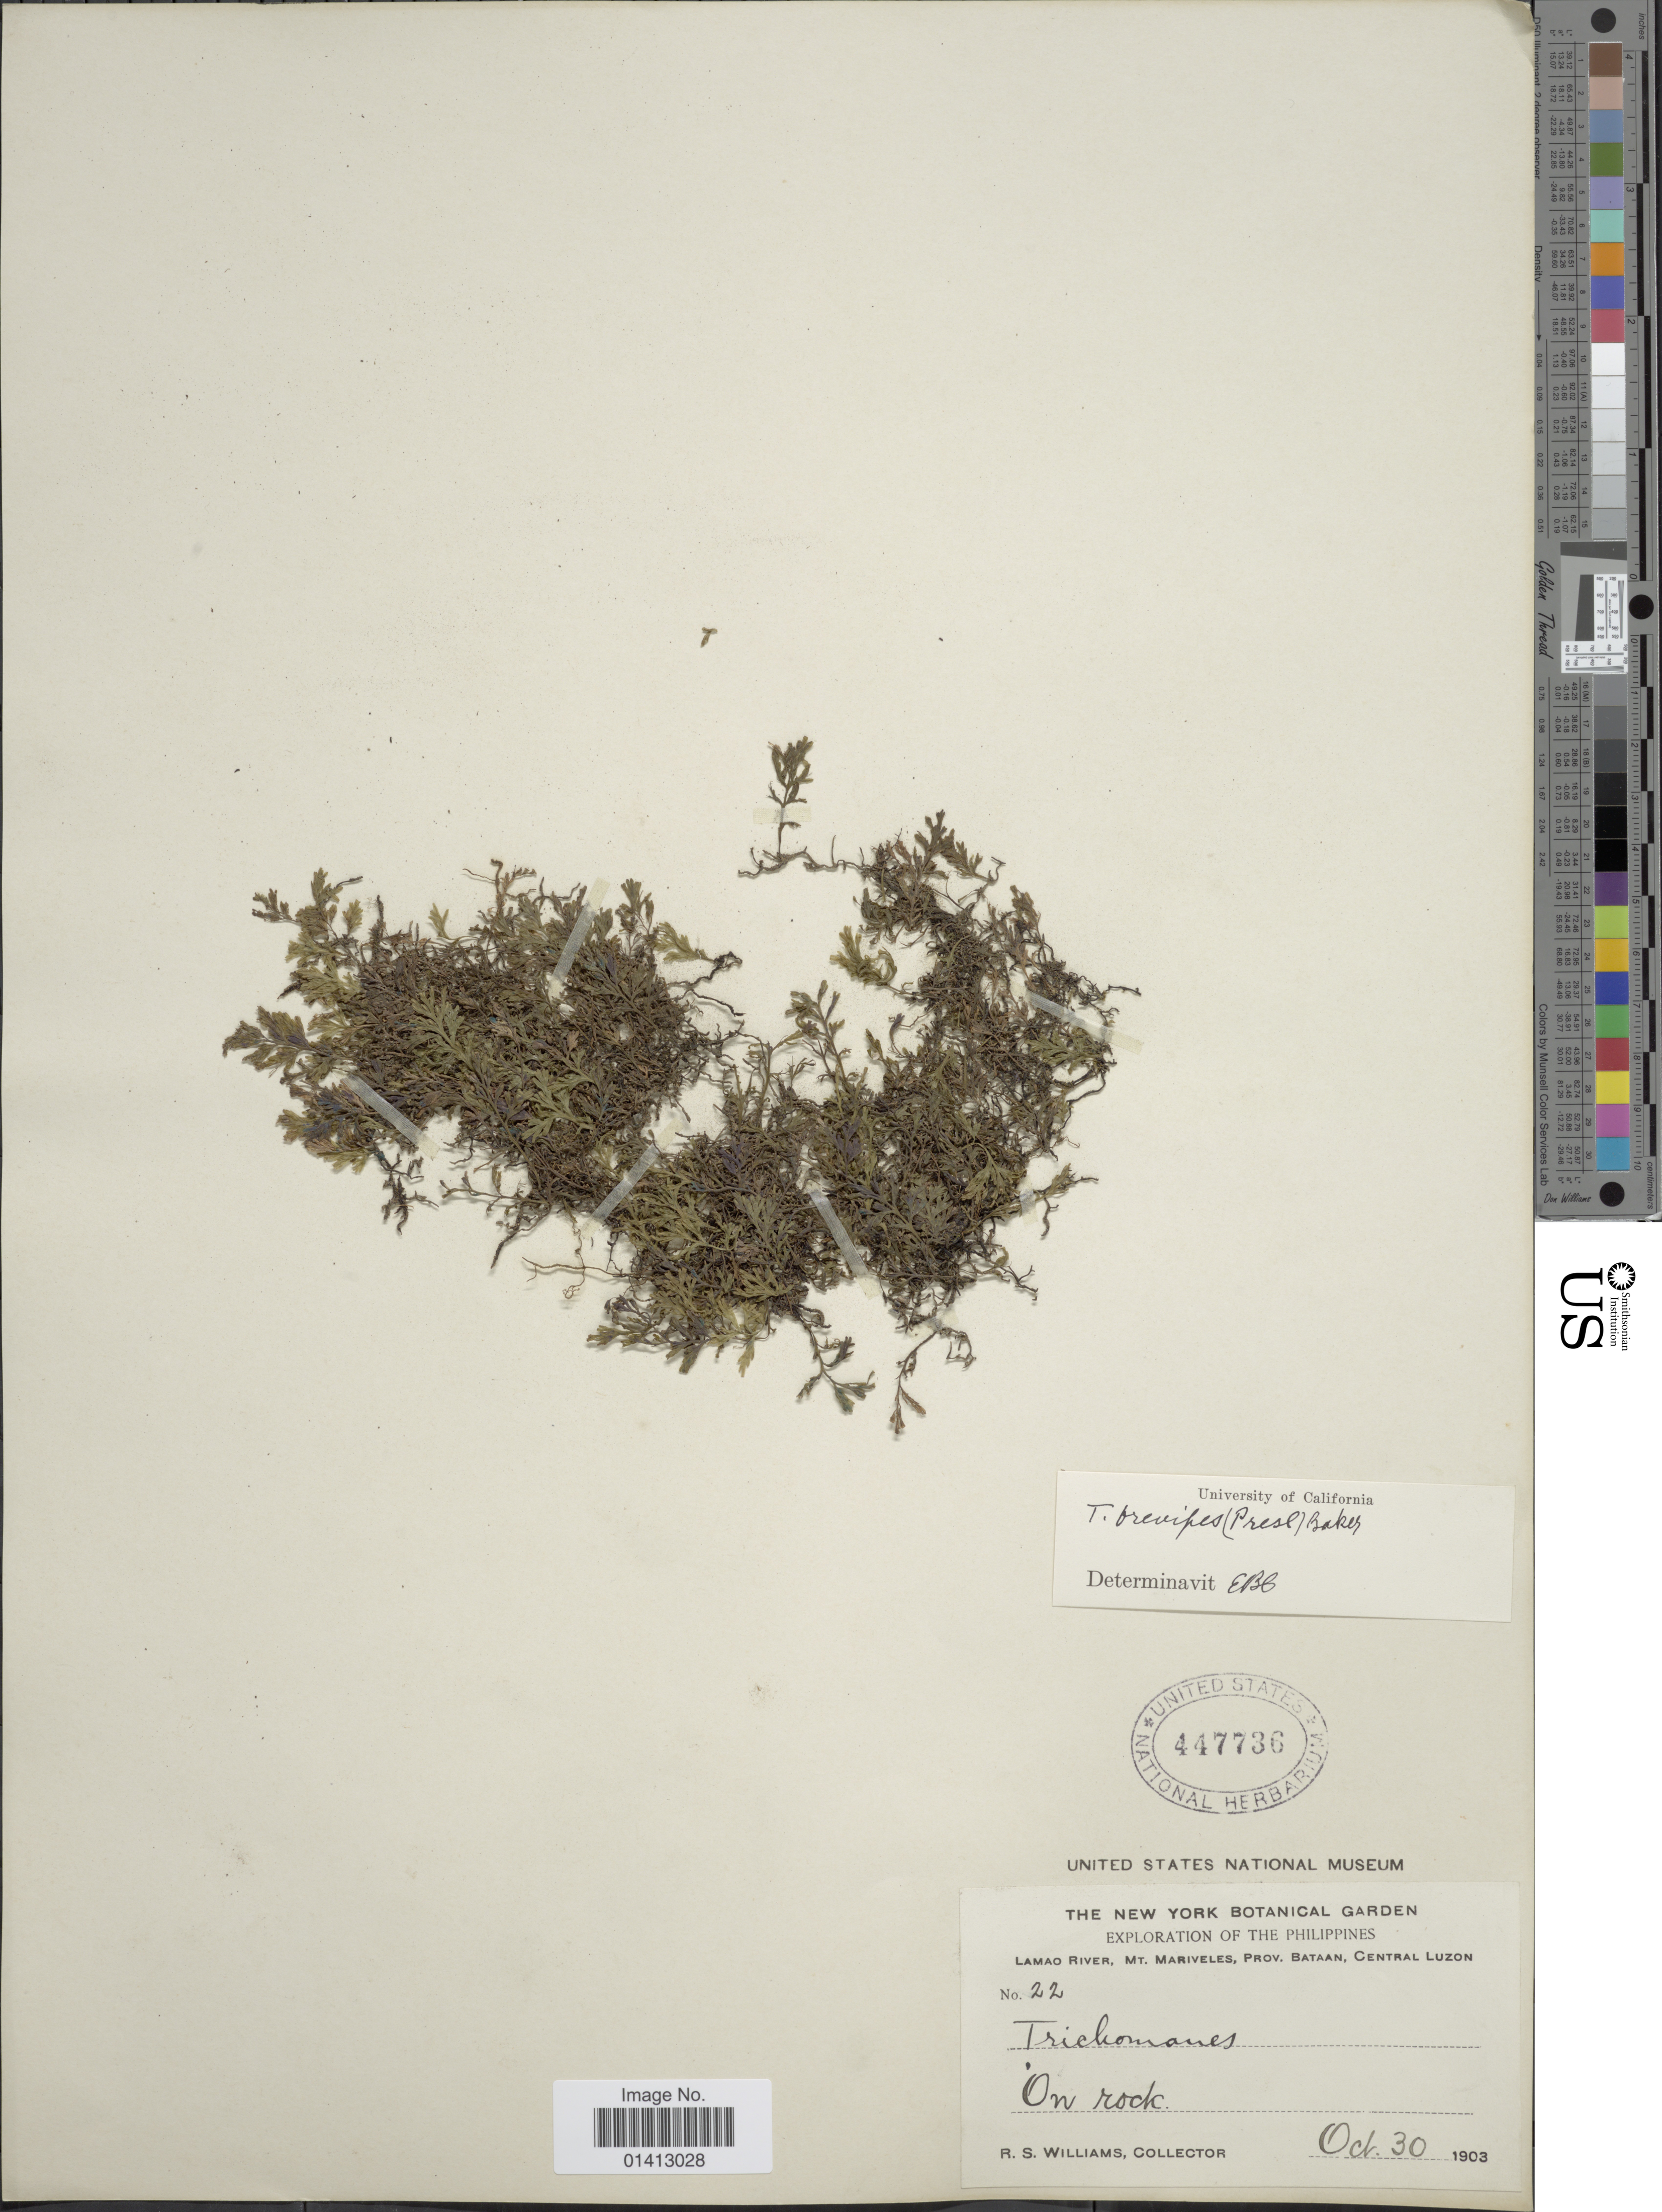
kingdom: Plantae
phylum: Tracheophyta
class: Polypodiopsida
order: Hymenophyllales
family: Hymenophyllaceae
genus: Crepidomanes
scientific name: Crepidomanes brevipes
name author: (C. Presl) Copel.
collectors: R. S. Williams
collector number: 22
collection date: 1903-10-30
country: Philippines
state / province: Central Luzon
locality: Lamao River, Mt Mariveles, Prov. Bataan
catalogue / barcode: US 447736